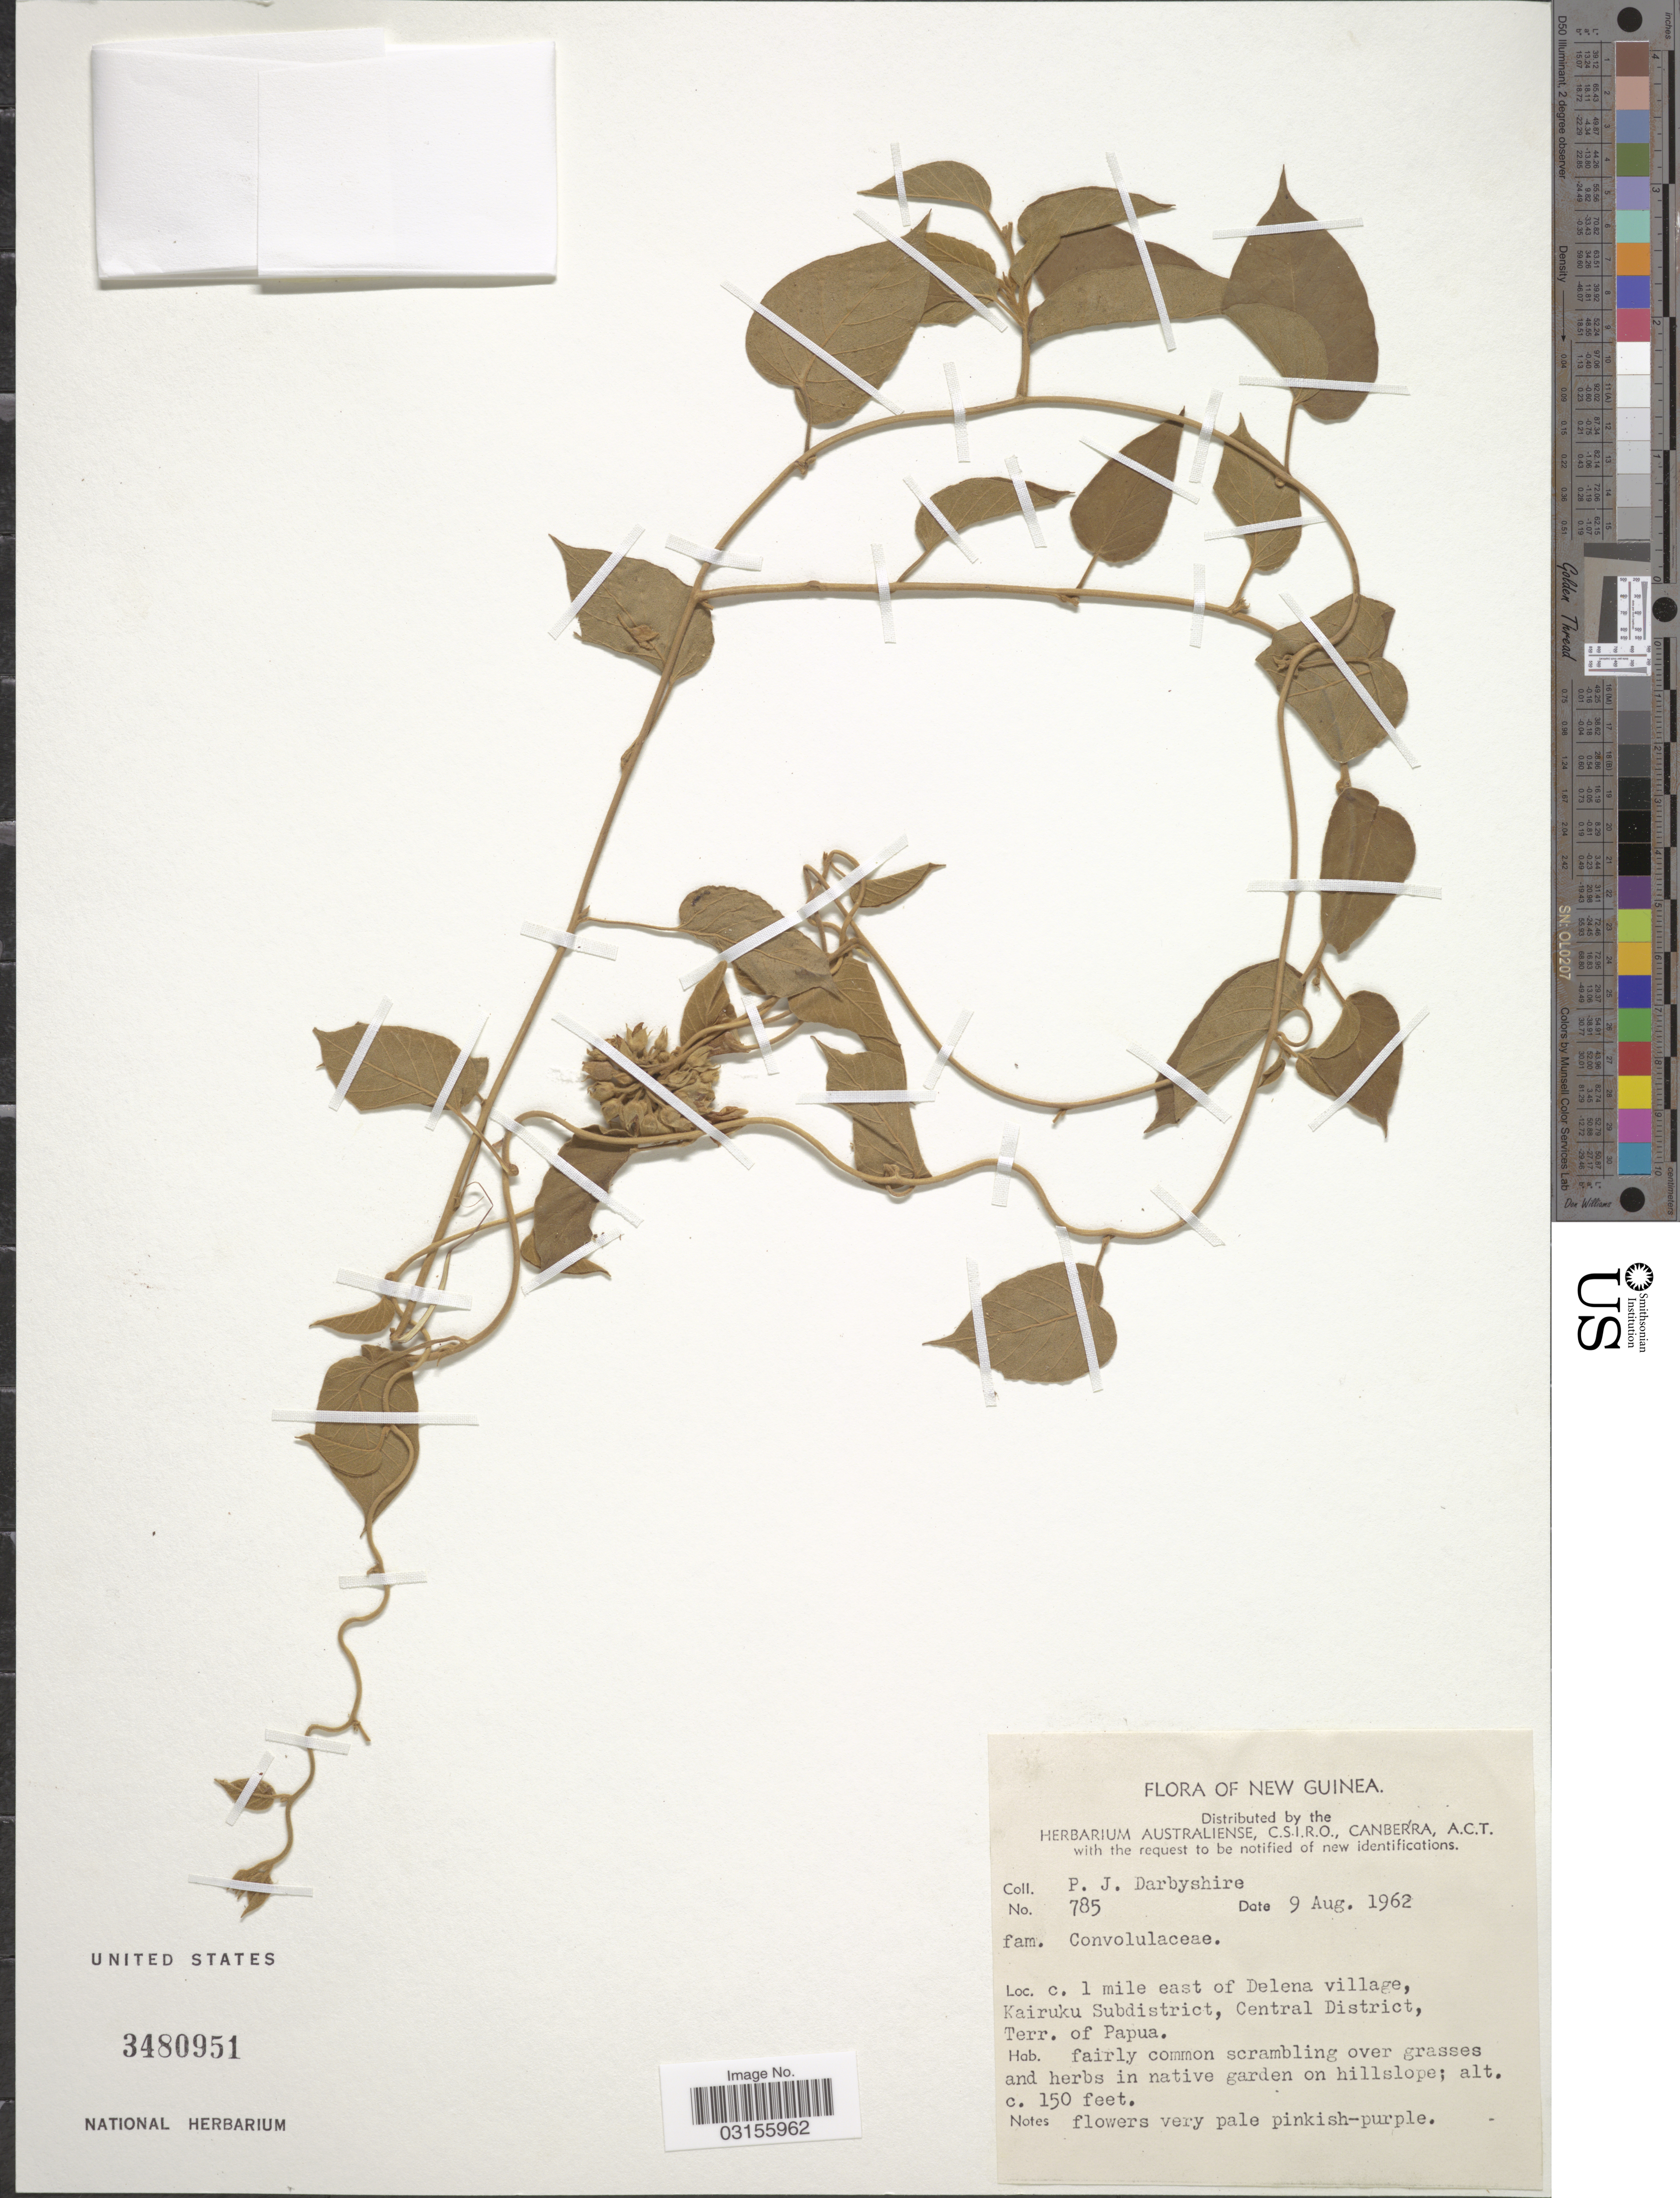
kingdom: Plantae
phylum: Tracheophyta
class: Magnoliopsida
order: Solanales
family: Convolvulaceae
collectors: P. Darbyshire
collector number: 785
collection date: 1962-08-09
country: Papua New Guinea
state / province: Central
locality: New Guinea. c. 1 mile east of Delena village, Kairuku Subdistrict, Terr. of Papua.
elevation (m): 46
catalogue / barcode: US 3480951